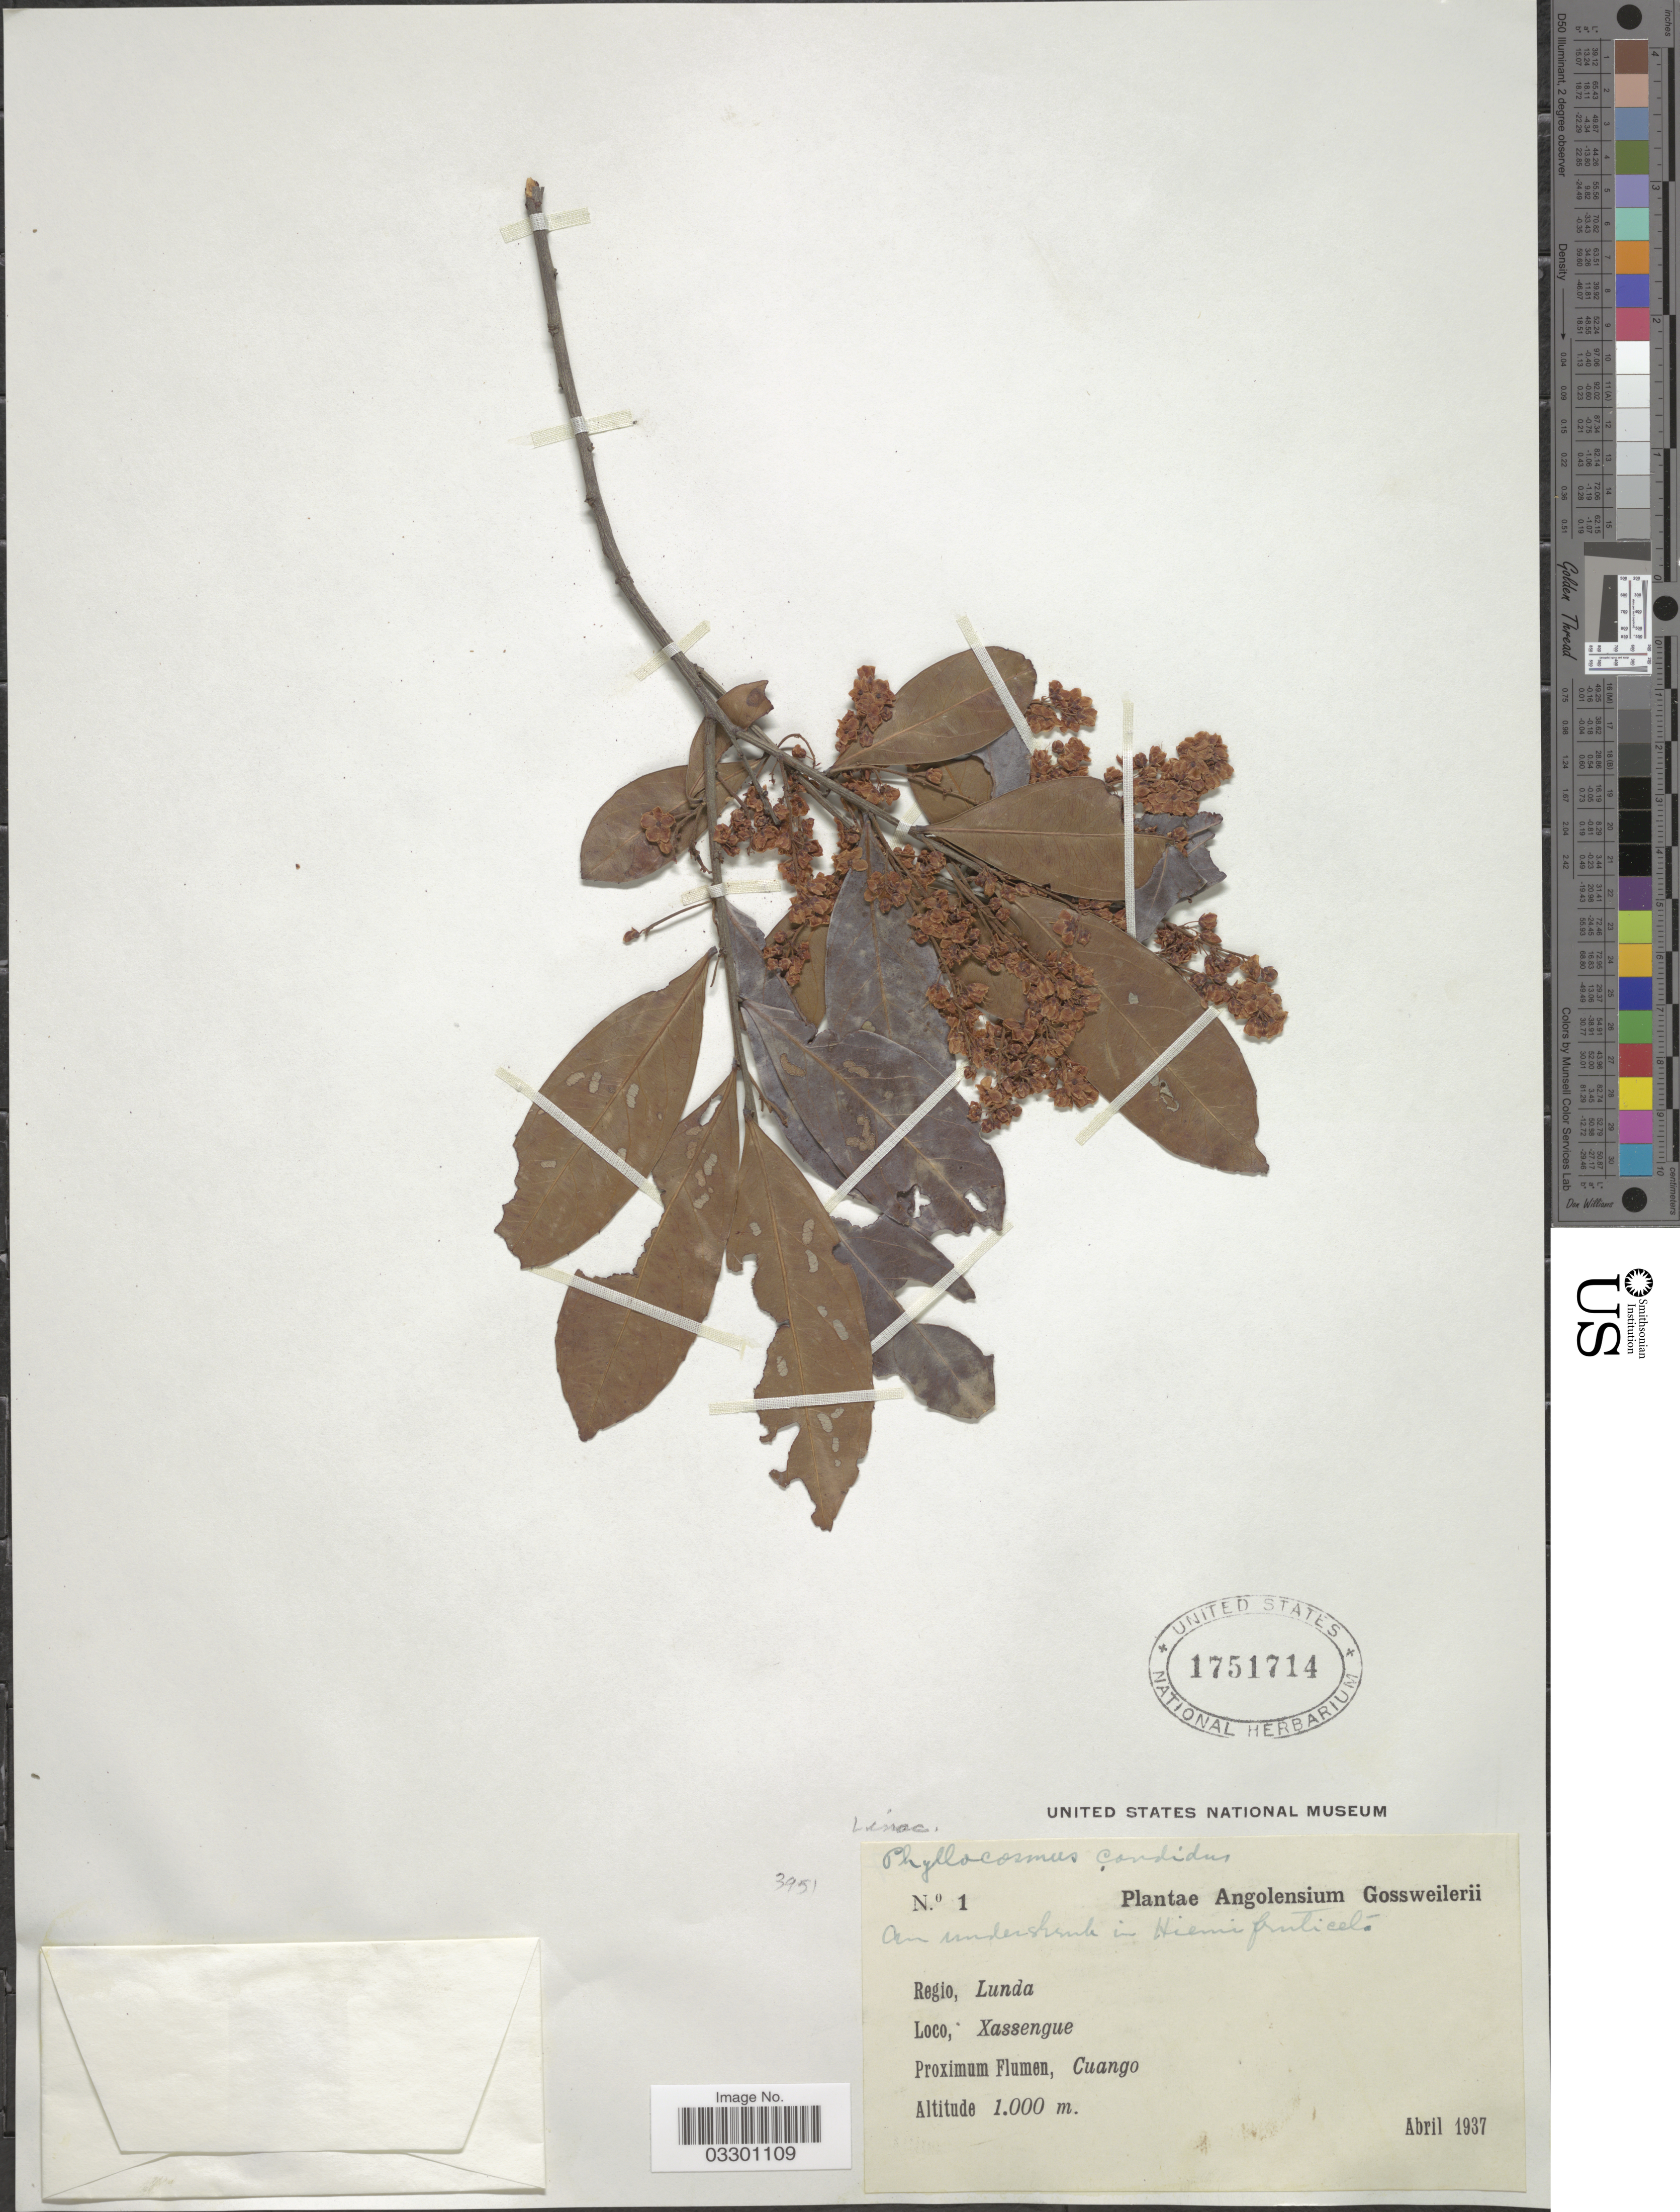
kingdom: Plantae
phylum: Tracheophyta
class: Magnoliopsida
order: Malpighiales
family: Ixonanthaceae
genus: Ochthocosmus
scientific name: Ochthocosmus candidus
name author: Hallier f.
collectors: -. Gossweiler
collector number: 1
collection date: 1937-04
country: Angola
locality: Regio, Lunda. Xassengue. Proximum Flumen, Cuango.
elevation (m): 1000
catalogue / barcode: US 1751714